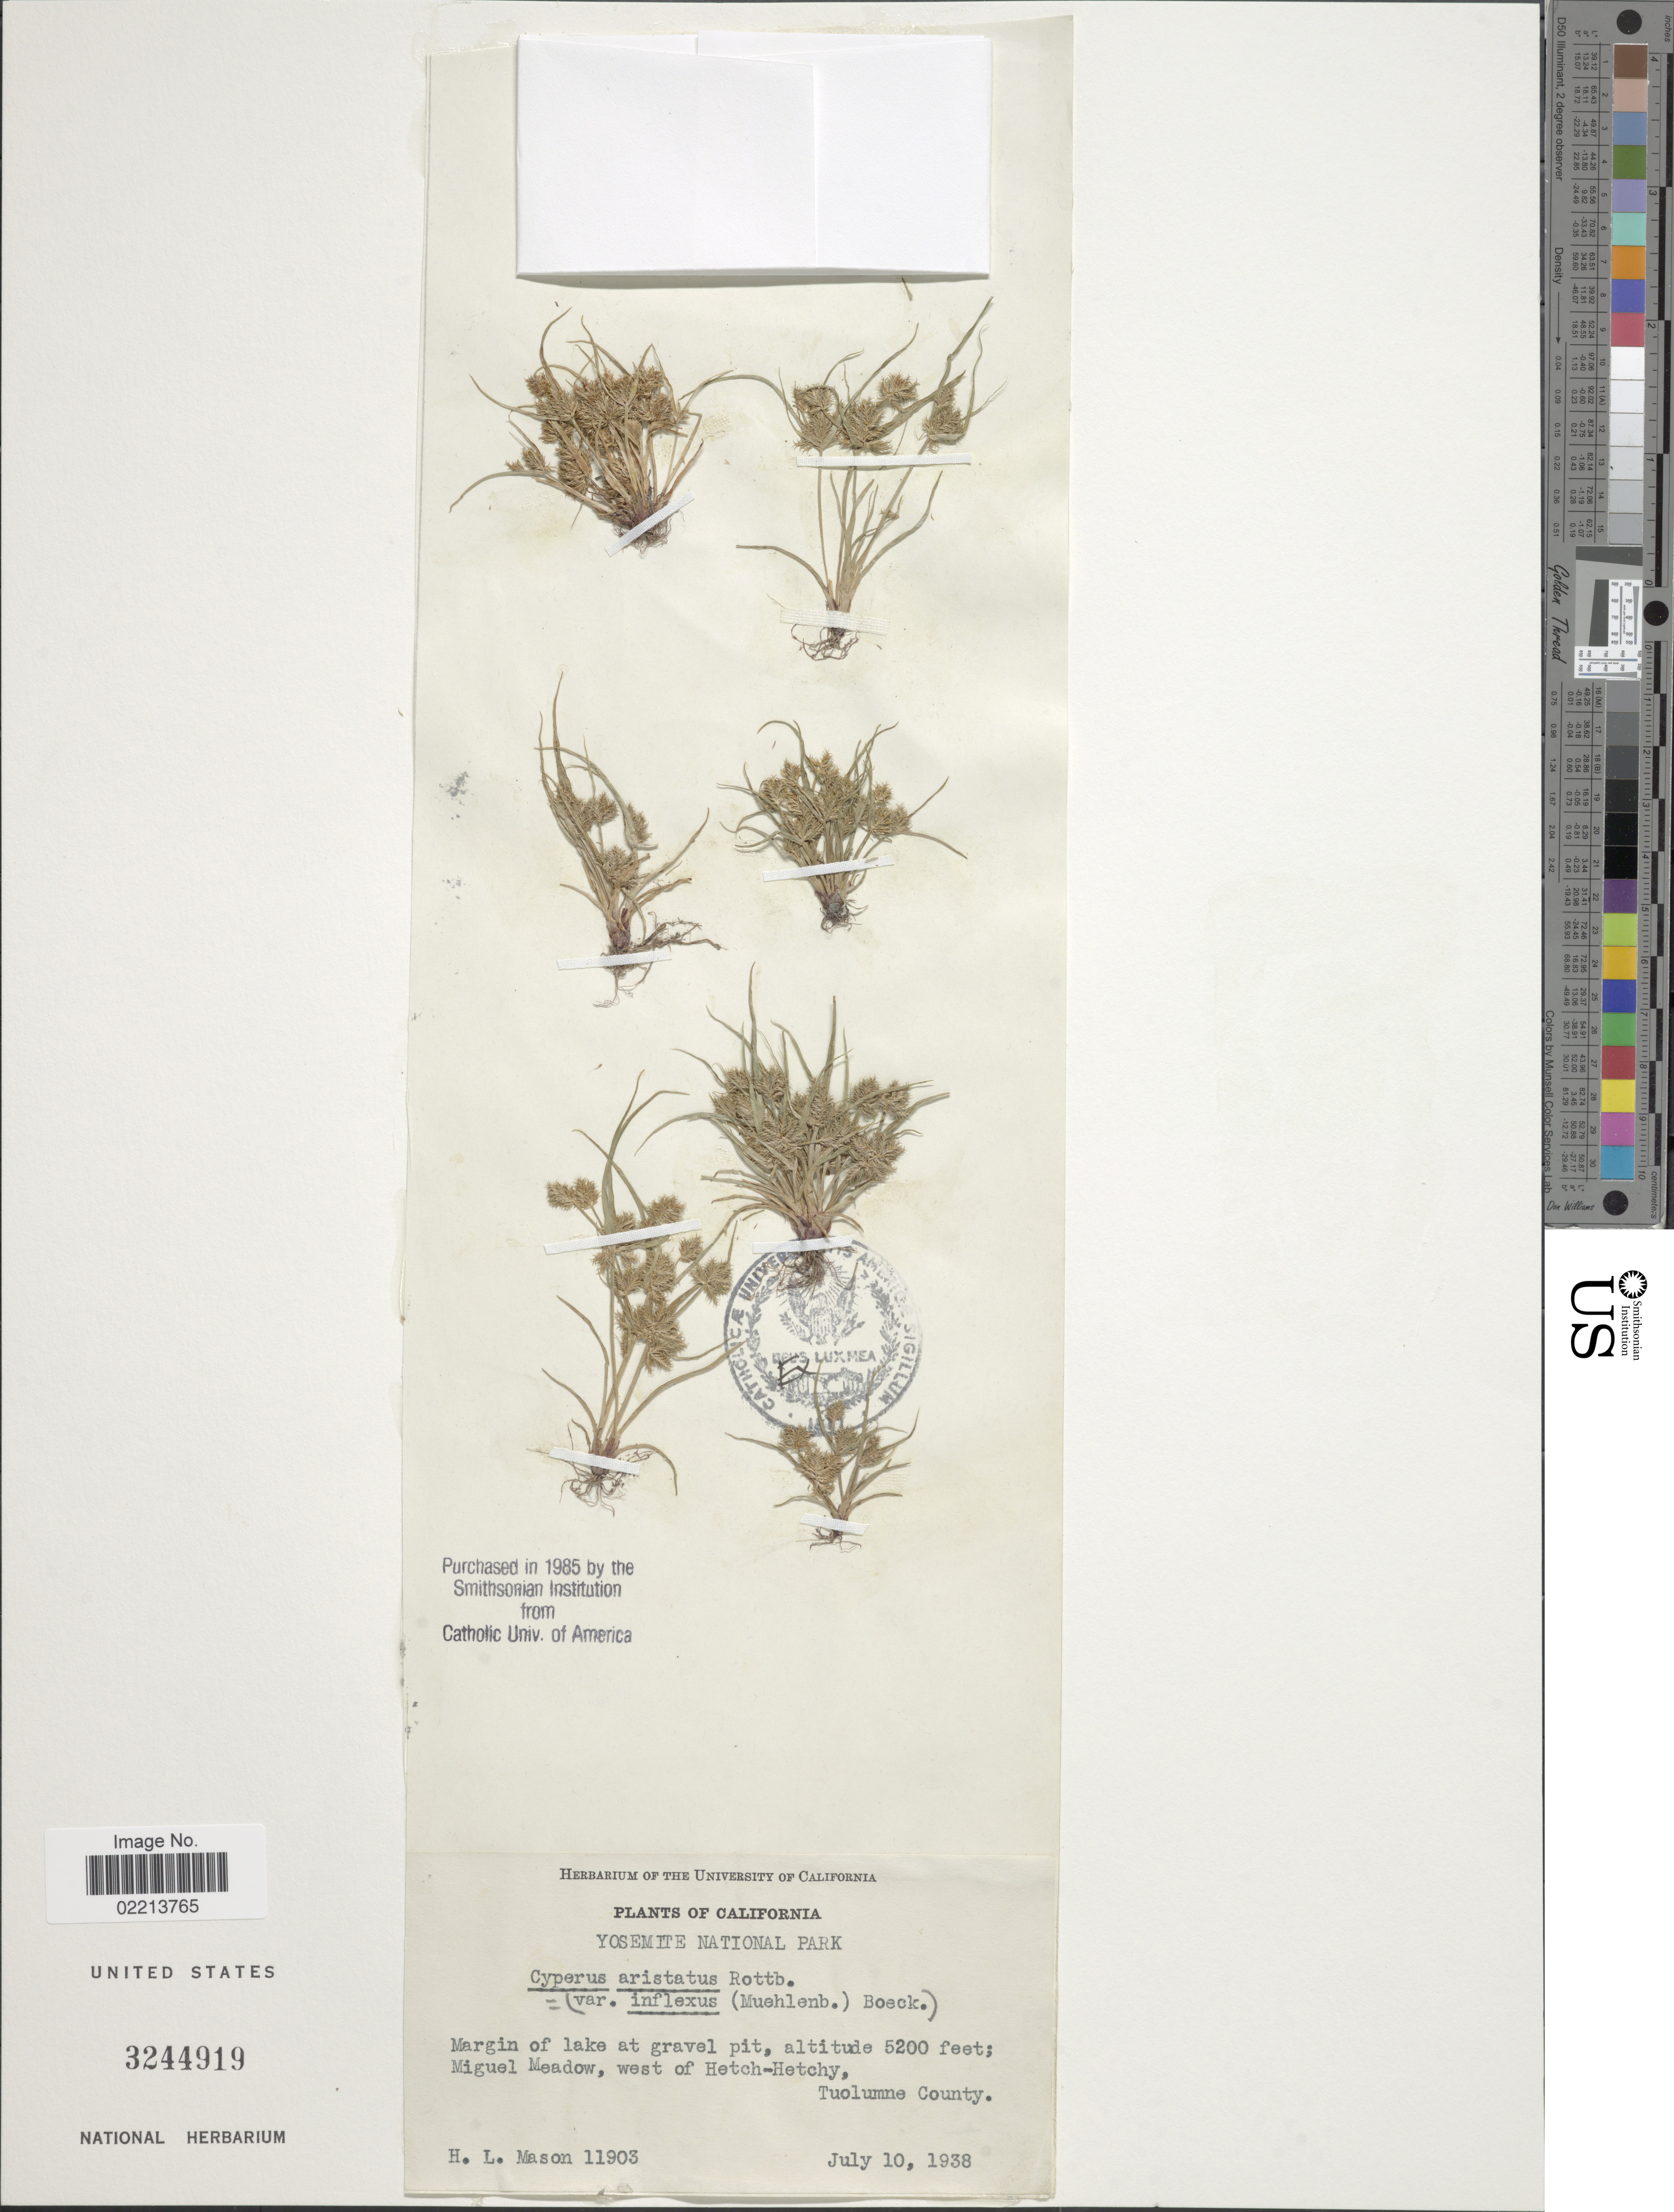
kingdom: Plantae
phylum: Tracheophyta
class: Liliopsida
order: Poales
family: Cyperaceae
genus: Cyperus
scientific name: Cyperus squarrosus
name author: L.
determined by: Strong, Mark T., (BOT), Smithsonian Institution - National Museum of Natural History (UNITED STATES)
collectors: H. L. Mason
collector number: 11903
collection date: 1938-07-10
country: United States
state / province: California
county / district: Tuolumne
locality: yosemite National Park, margins of lake at gravel pit, Miguel Meadow, west of Hetch-Hetchy, Tuolumne County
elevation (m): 1585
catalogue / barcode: US 3244919